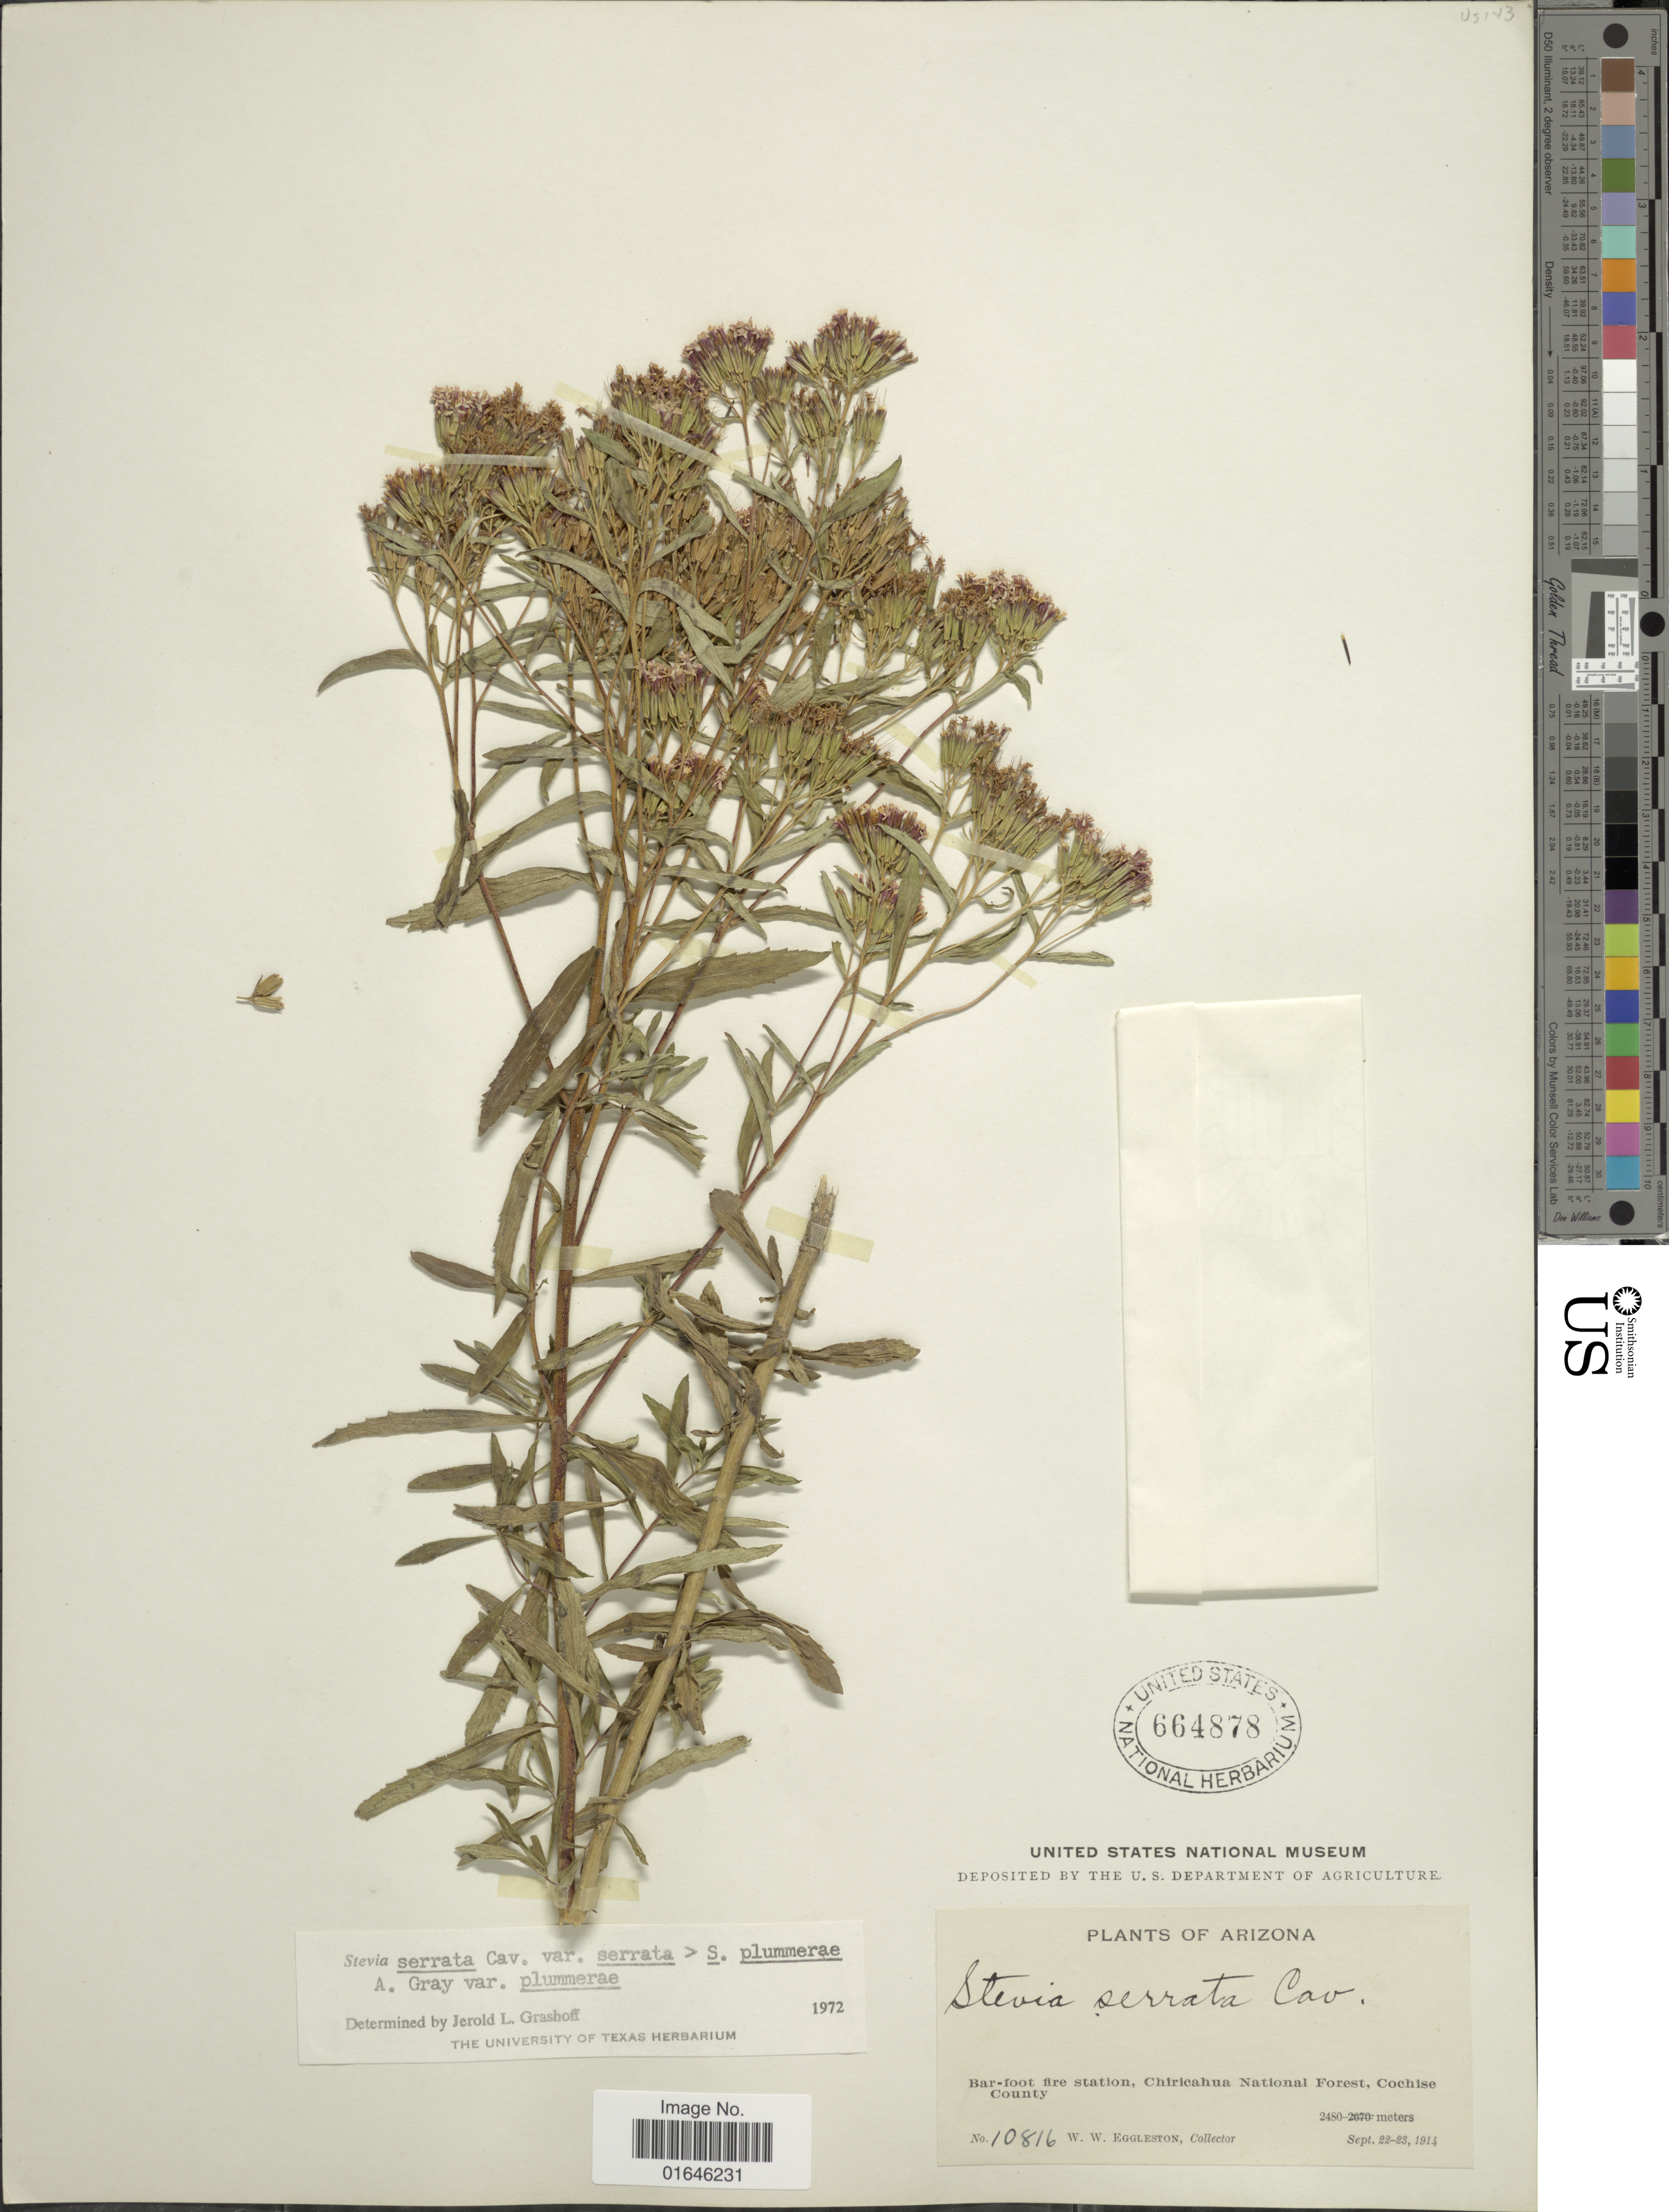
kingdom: Plantae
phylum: Tracheophyta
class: Magnoliopsida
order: Asterales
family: Asteraceae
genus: Stevia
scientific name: Stevia serrata x S. plummerae A. Gray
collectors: W. W. Eggleston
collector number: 10816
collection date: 1914-09-22/1914-09-23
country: United States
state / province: Arizona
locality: Bar-foot fire station, Chiricahua National Forest, Cochise County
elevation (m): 2480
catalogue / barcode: US 664878